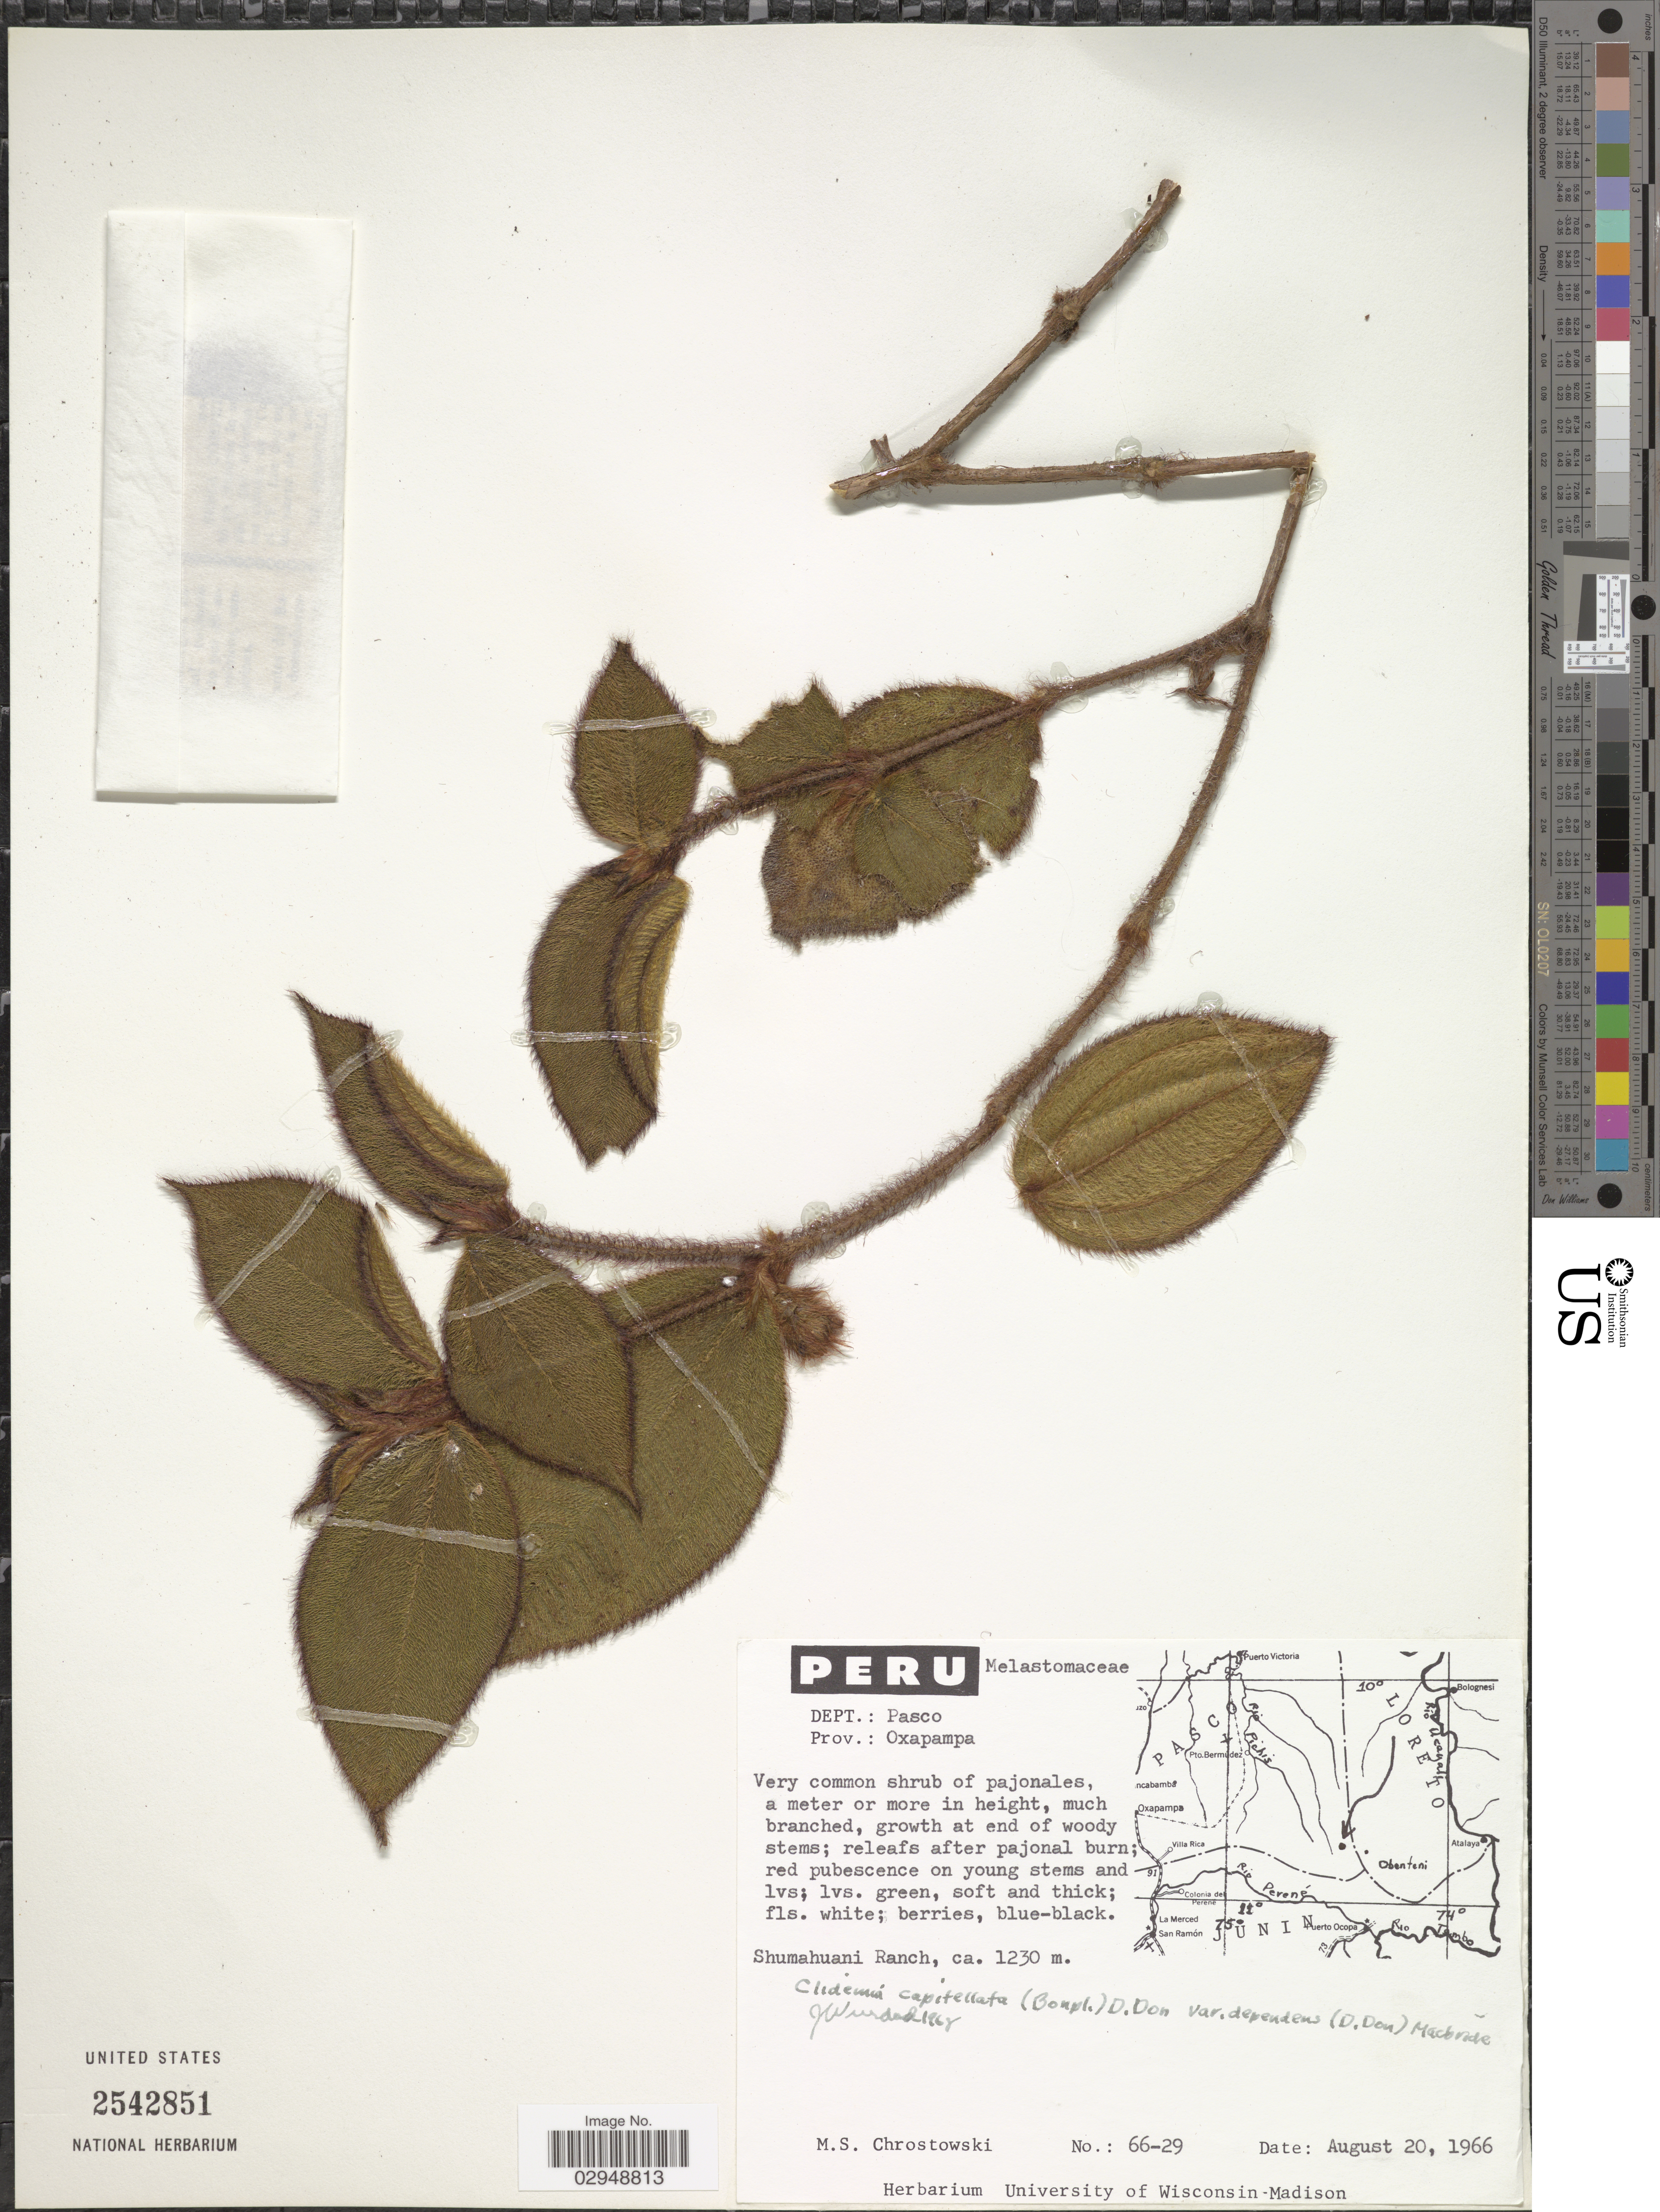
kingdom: Plantae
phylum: Tracheophyta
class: Magnoliopsida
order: Myrtales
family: Melastomataceae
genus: Clidemia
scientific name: Clidemia capitellata var. dependens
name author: (Pav. & D. Don) J.F. Macbr.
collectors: M. Chrostowski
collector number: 66-29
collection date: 1966-08-20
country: Peru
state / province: Pasco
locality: Dept.: Pasco. Prov.: Oxapampa. Shumahuani Ranch.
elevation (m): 1230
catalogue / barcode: US 2542851